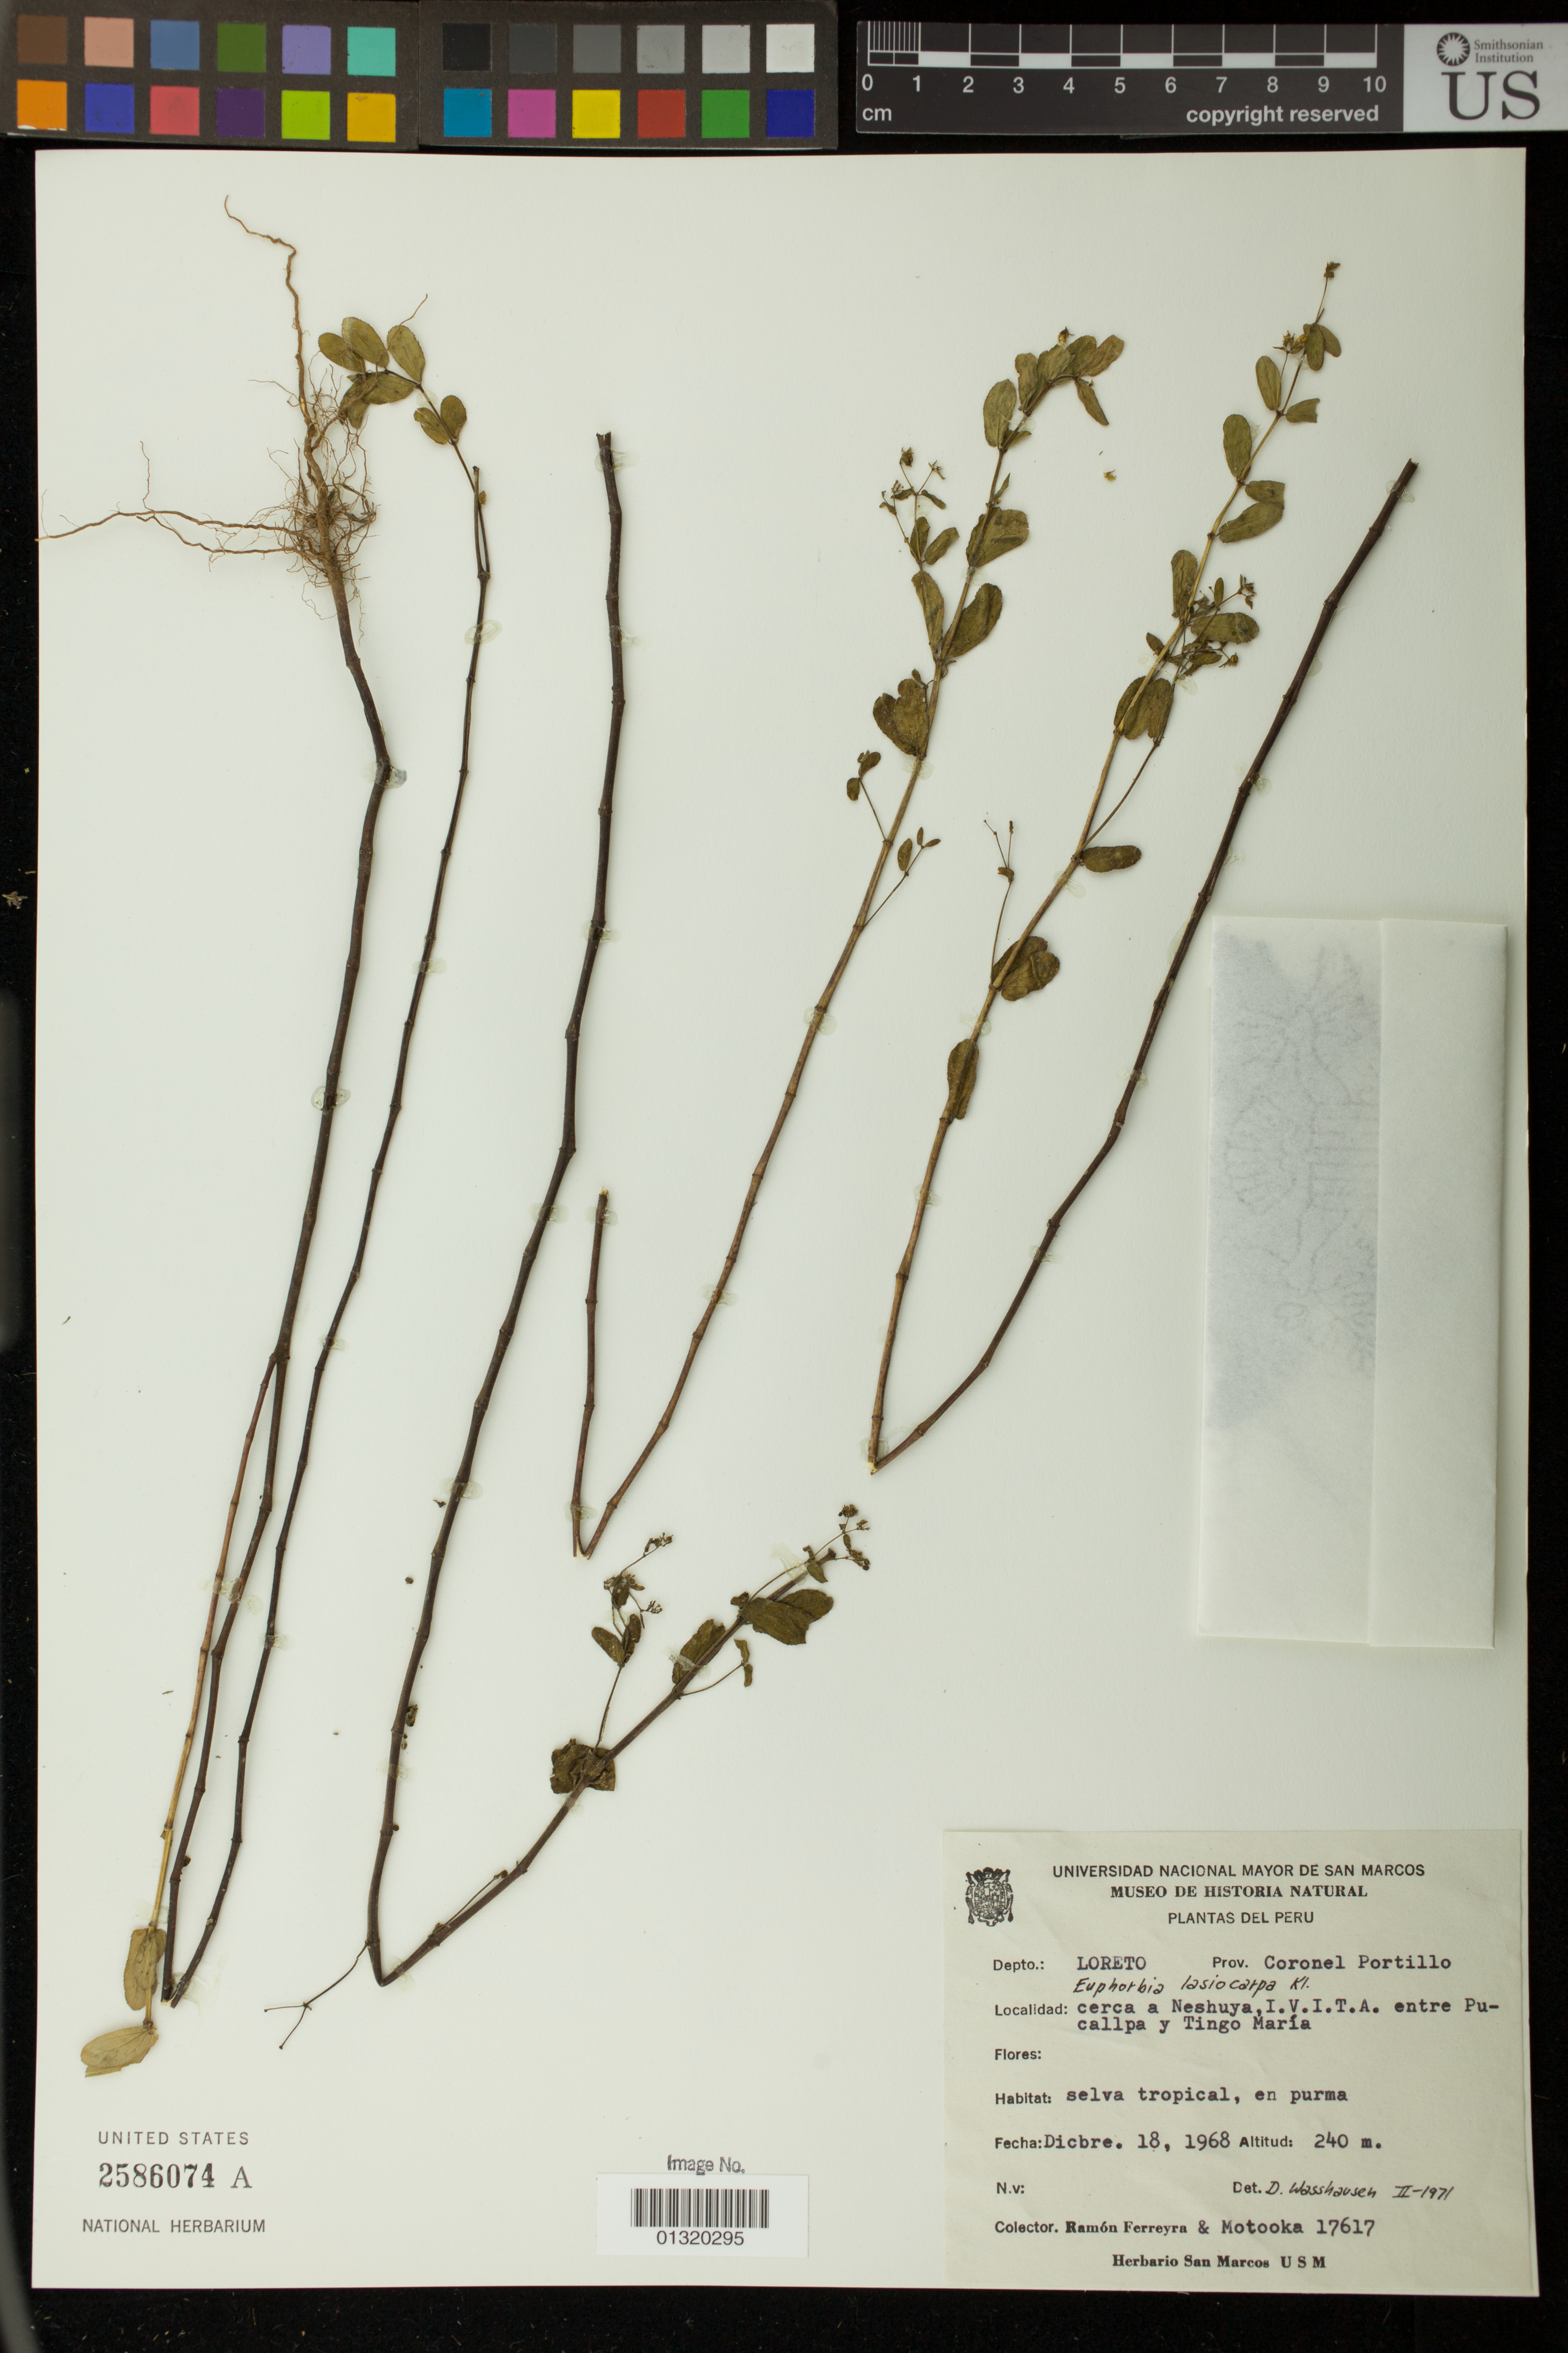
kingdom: Plantae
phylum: Tracheophyta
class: Magnoliopsida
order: Malpighiales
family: Euphorbiaceae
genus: Euphorbia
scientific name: Euphorbia lasiocarpa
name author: Klotzsch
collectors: R. A. Ferreyra & P. Motooka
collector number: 17617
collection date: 1968-12-18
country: Peru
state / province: Ucayali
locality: Coronel Portillo; cerca a Neshuya, I.V.I.T.A. entre Pucallpa y Tingo Maria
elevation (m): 240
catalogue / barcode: US 2586074A